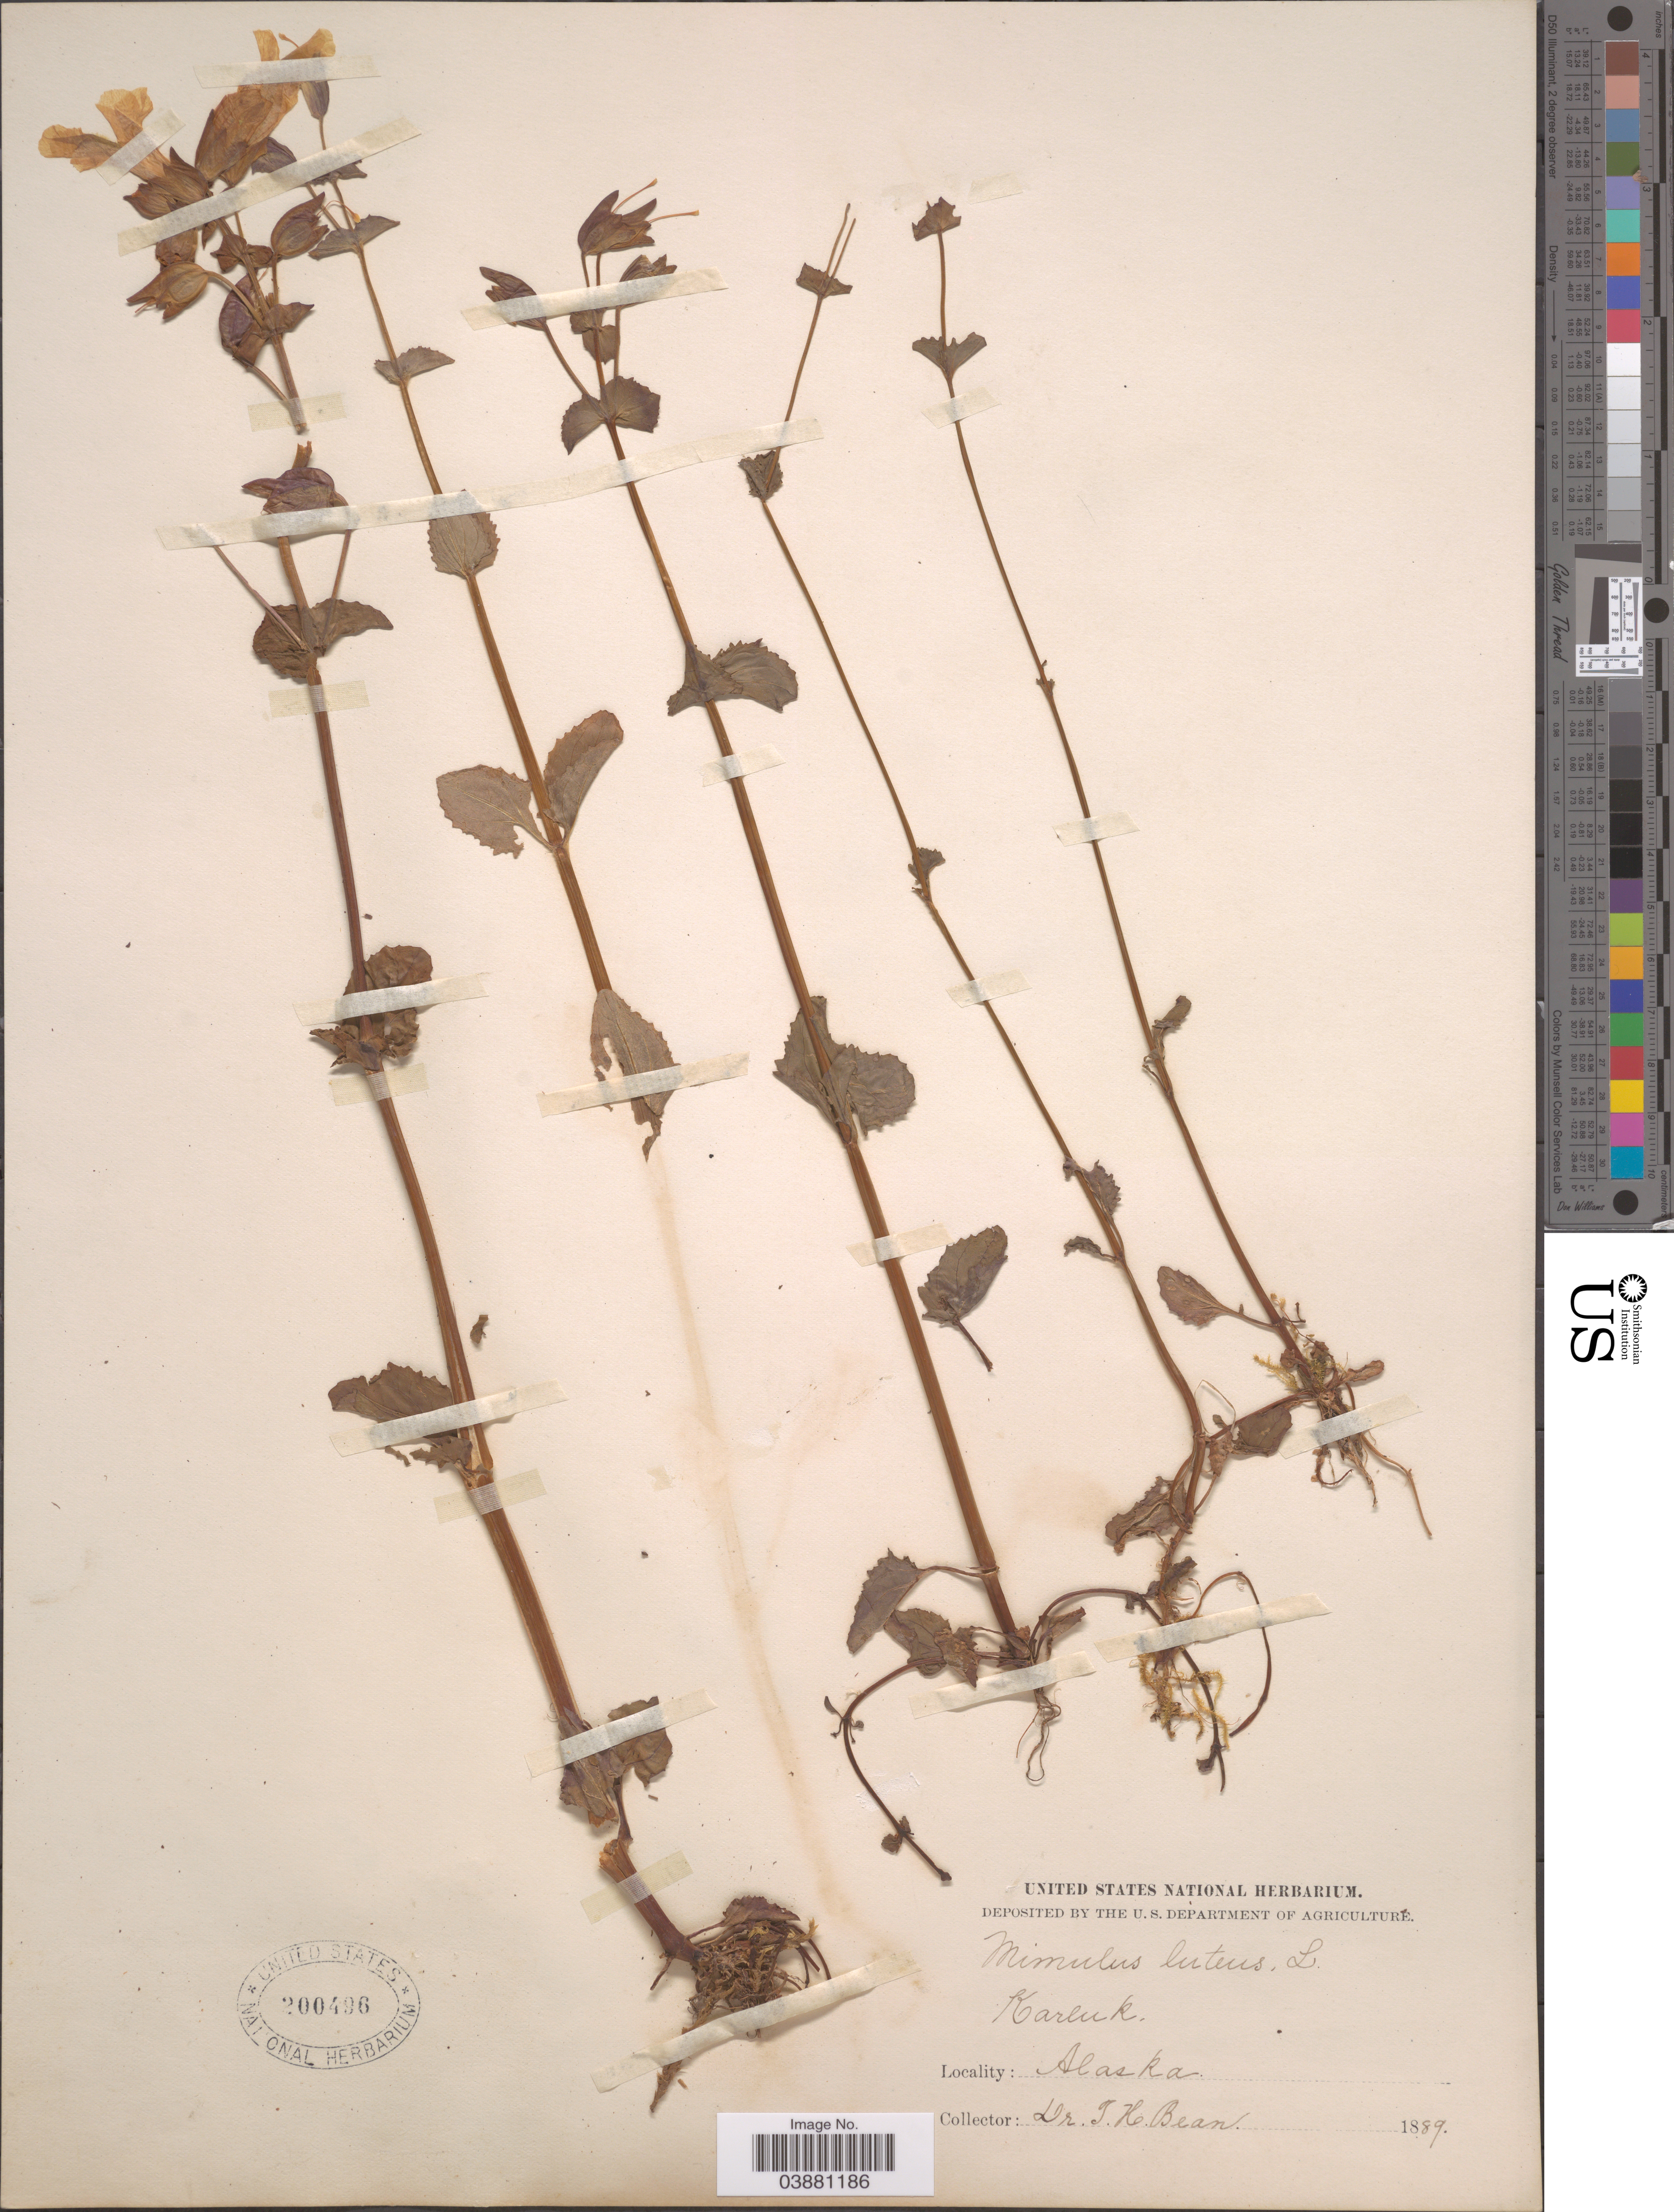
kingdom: Plantae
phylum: Tracheophyta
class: Magnoliopsida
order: Lamiales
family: Phrymaceae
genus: Mimulus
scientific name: Mimulus guttatus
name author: DC.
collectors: T. Bean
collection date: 1889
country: United States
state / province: Alaska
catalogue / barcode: US 200496